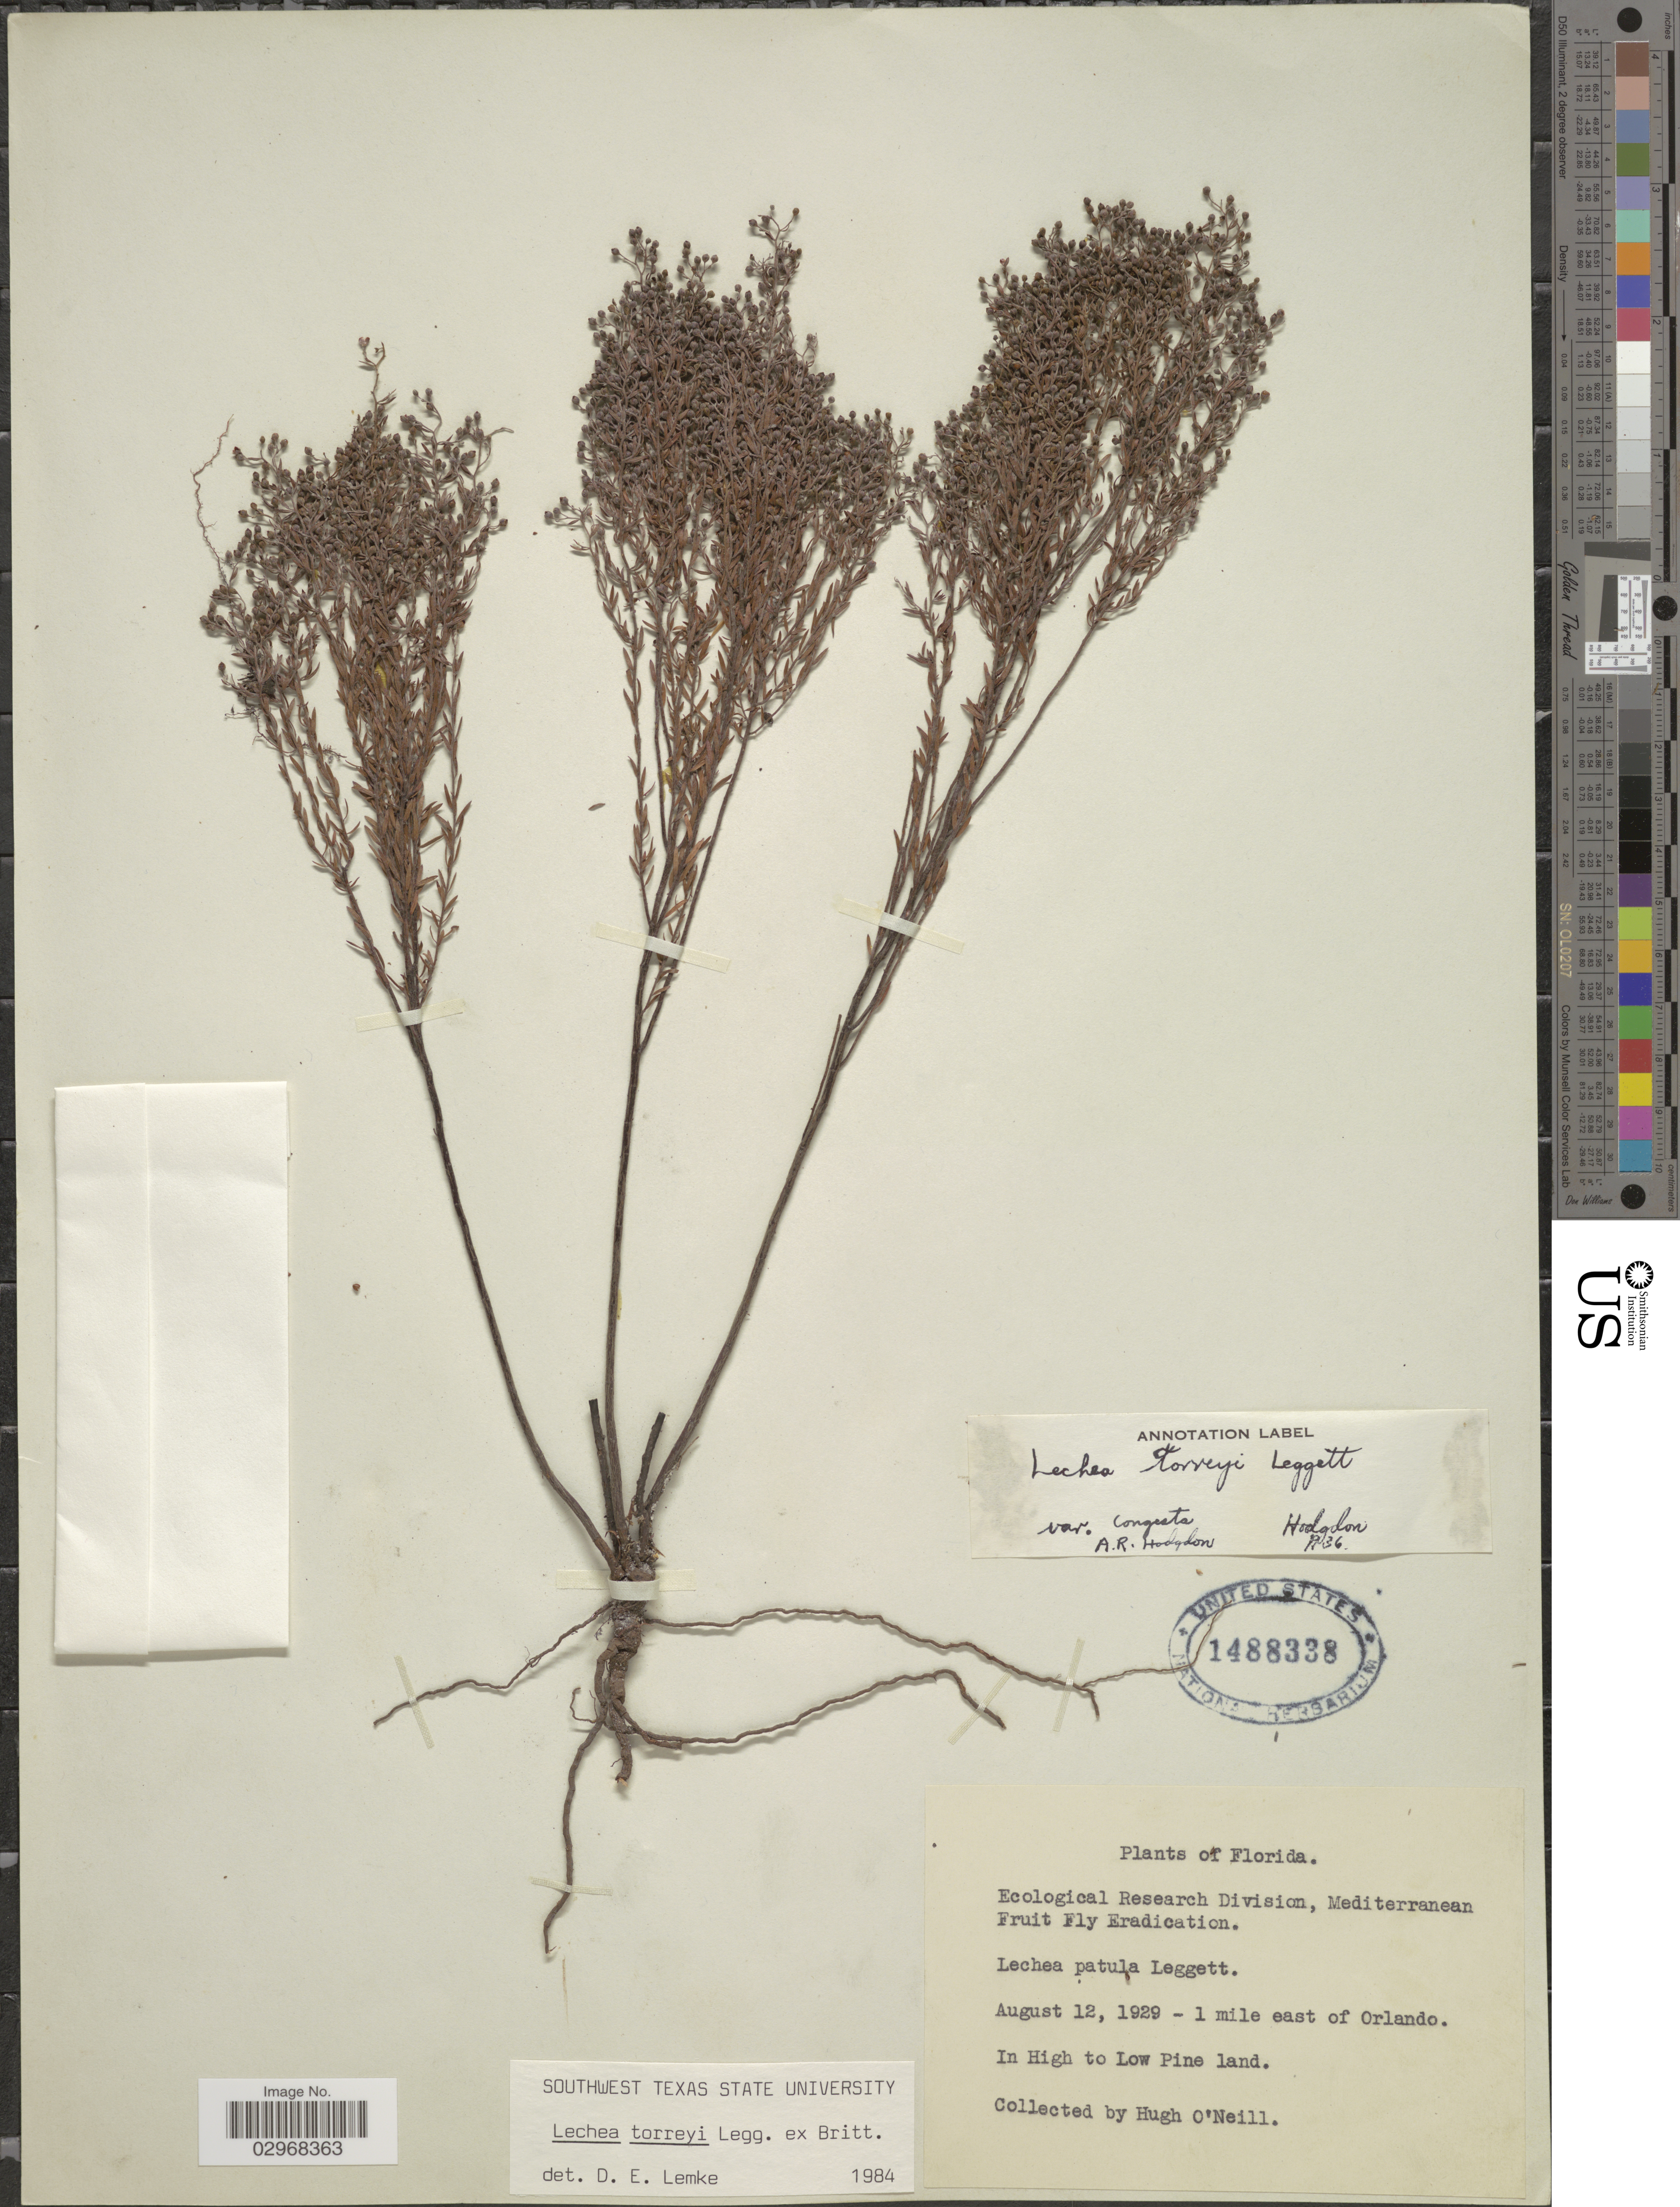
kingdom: Plantae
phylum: Tracheophyta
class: Magnoliopsida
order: Malvales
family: Cistaceae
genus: Lechea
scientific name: Lechea torreyi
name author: (Chapm.) Legg. ex Britton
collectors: H. O'Neill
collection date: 1929-08-12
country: United States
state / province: Florida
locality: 1 mile east of Orlando.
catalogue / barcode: US 1488338